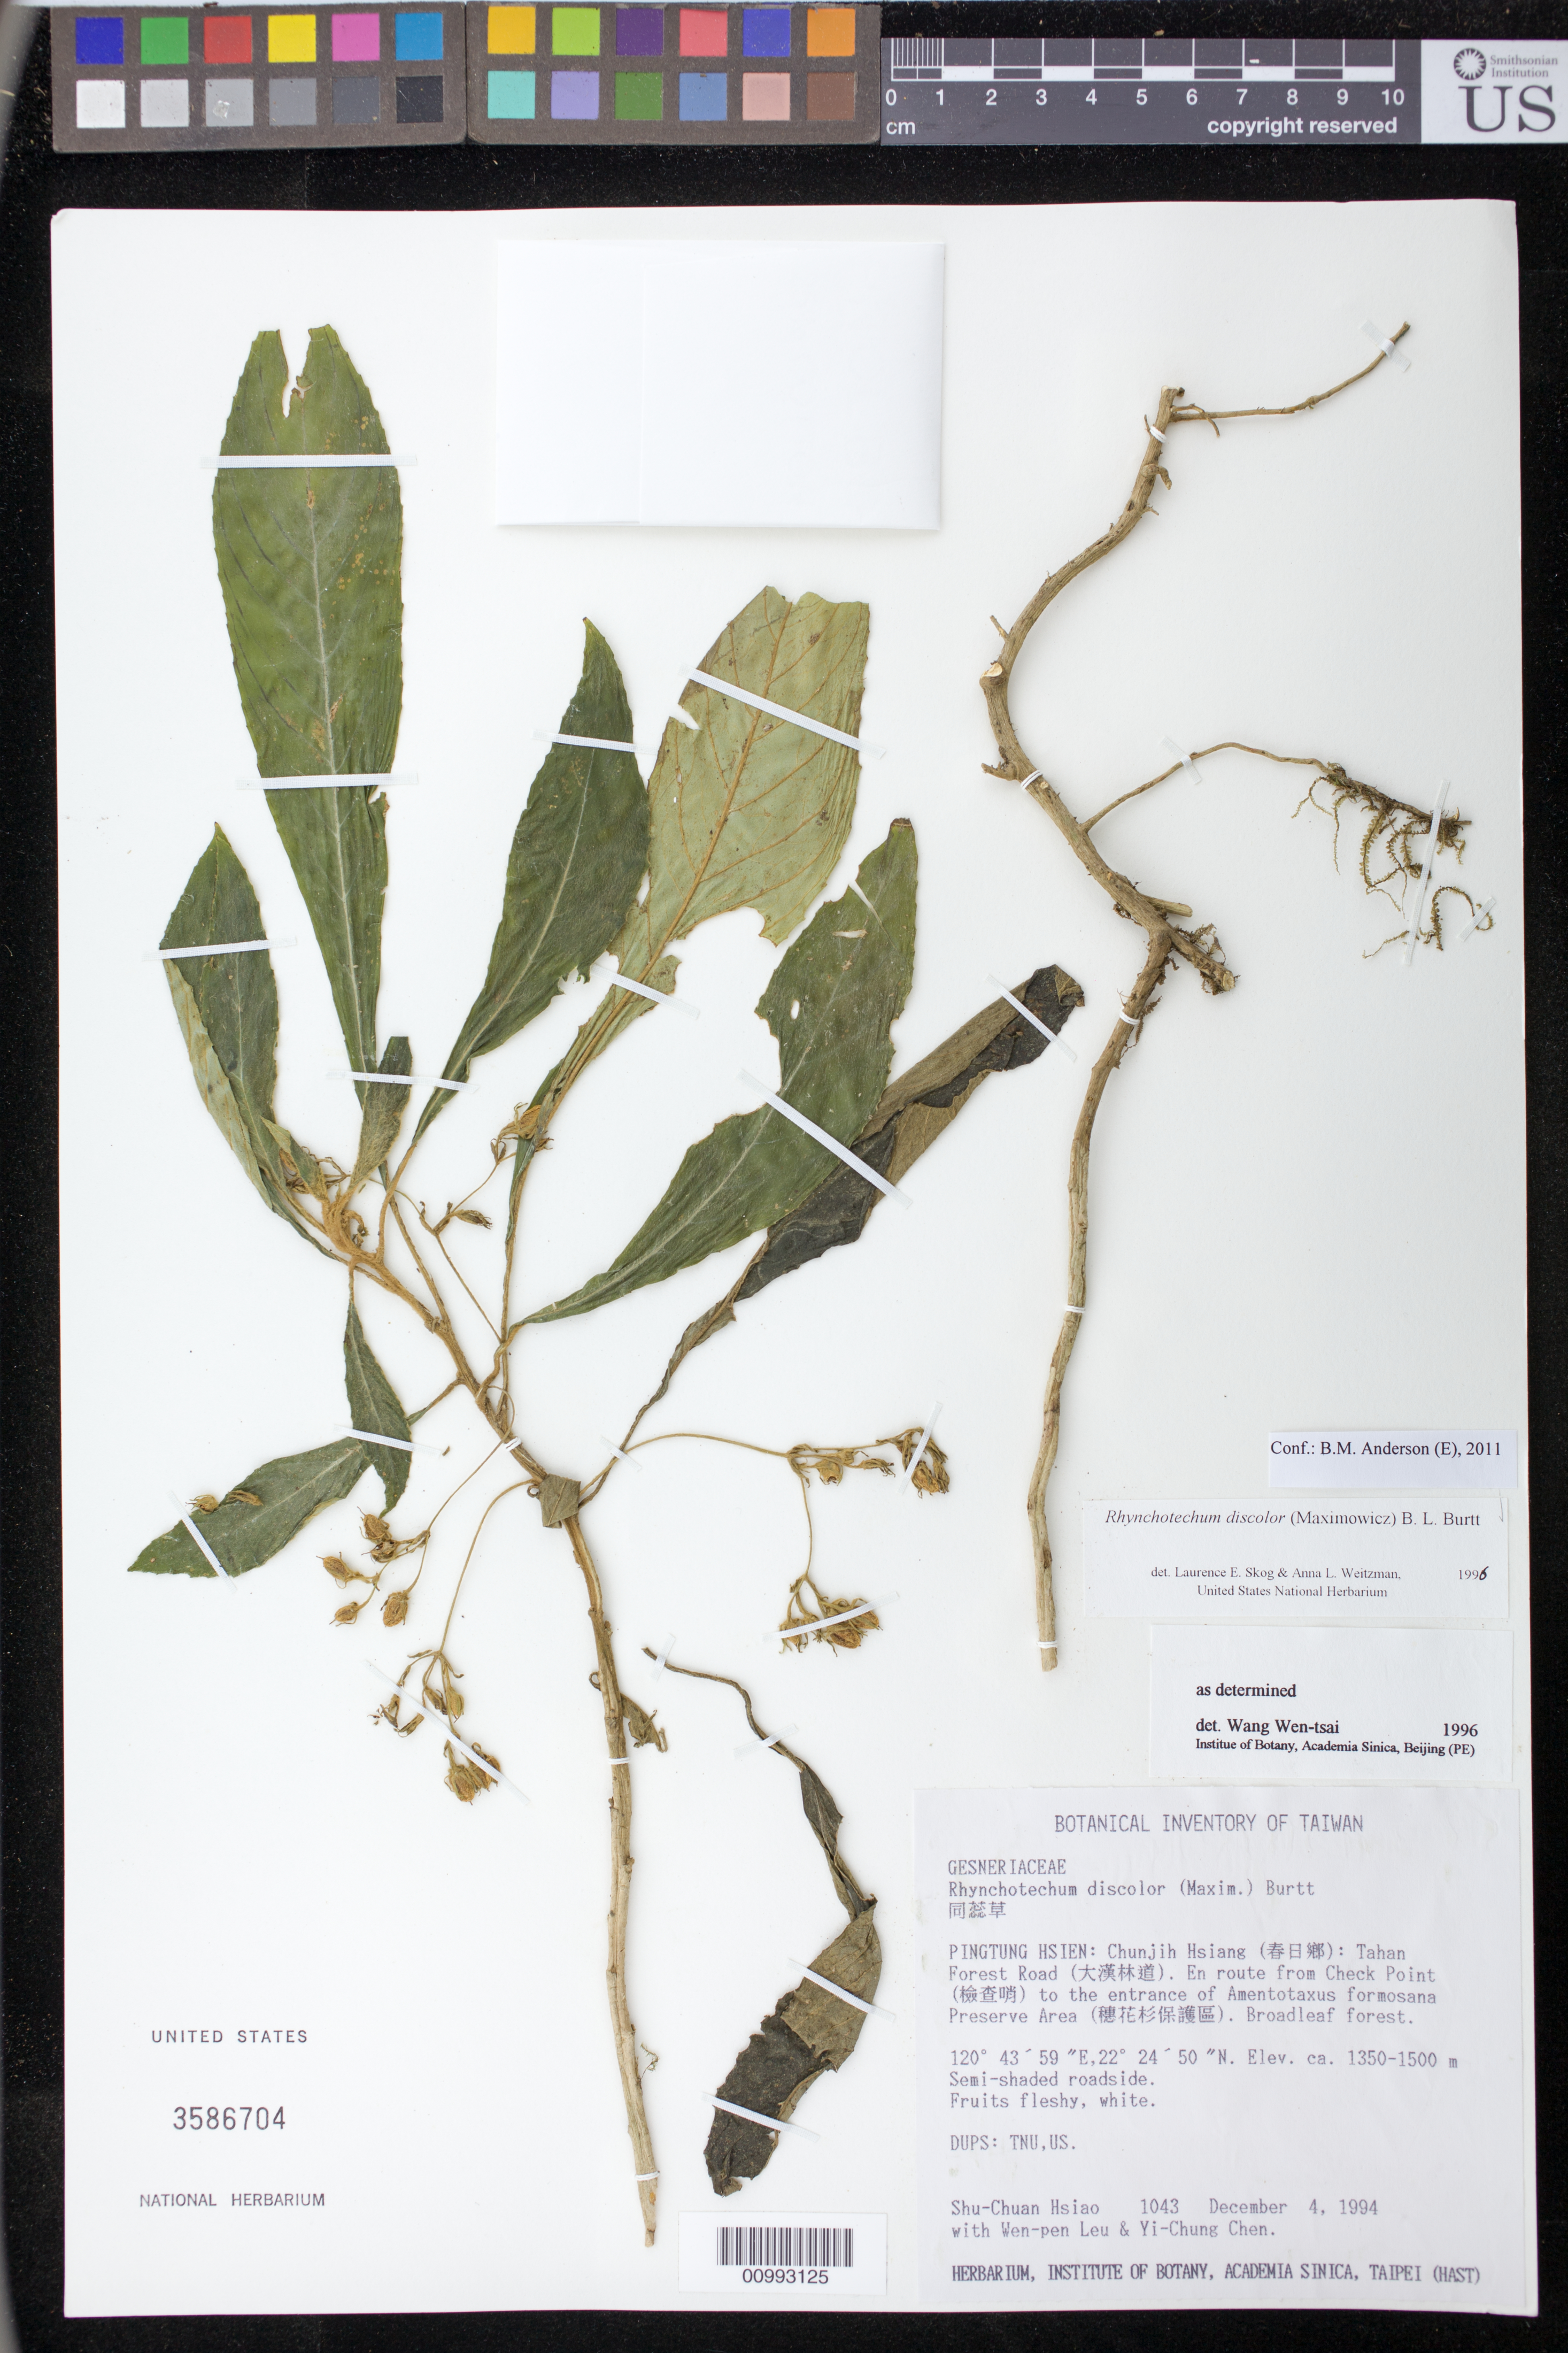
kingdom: Plantae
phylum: Tracheophyta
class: Magnoliopsida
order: Lamiales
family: Gesneriaceae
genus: Rhynchotechum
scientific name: Rhynchotechum discolor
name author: (Maxim.) B.L. Burtt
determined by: Skog, L. E.; Weitzman, A. L.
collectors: S. Hsiao, W. Leu & Y. Chen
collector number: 1043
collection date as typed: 04 Dec 1994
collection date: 1994-12-04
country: Taiwan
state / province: Pingtung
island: Taiwan [Formosa]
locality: Pingtung Hsien: Chunjih Hsiang, Tahan Forest Road, en route from Check Point to the entrance of Amentotaxus formosana Preserve Area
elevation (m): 1350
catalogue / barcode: US 3586704